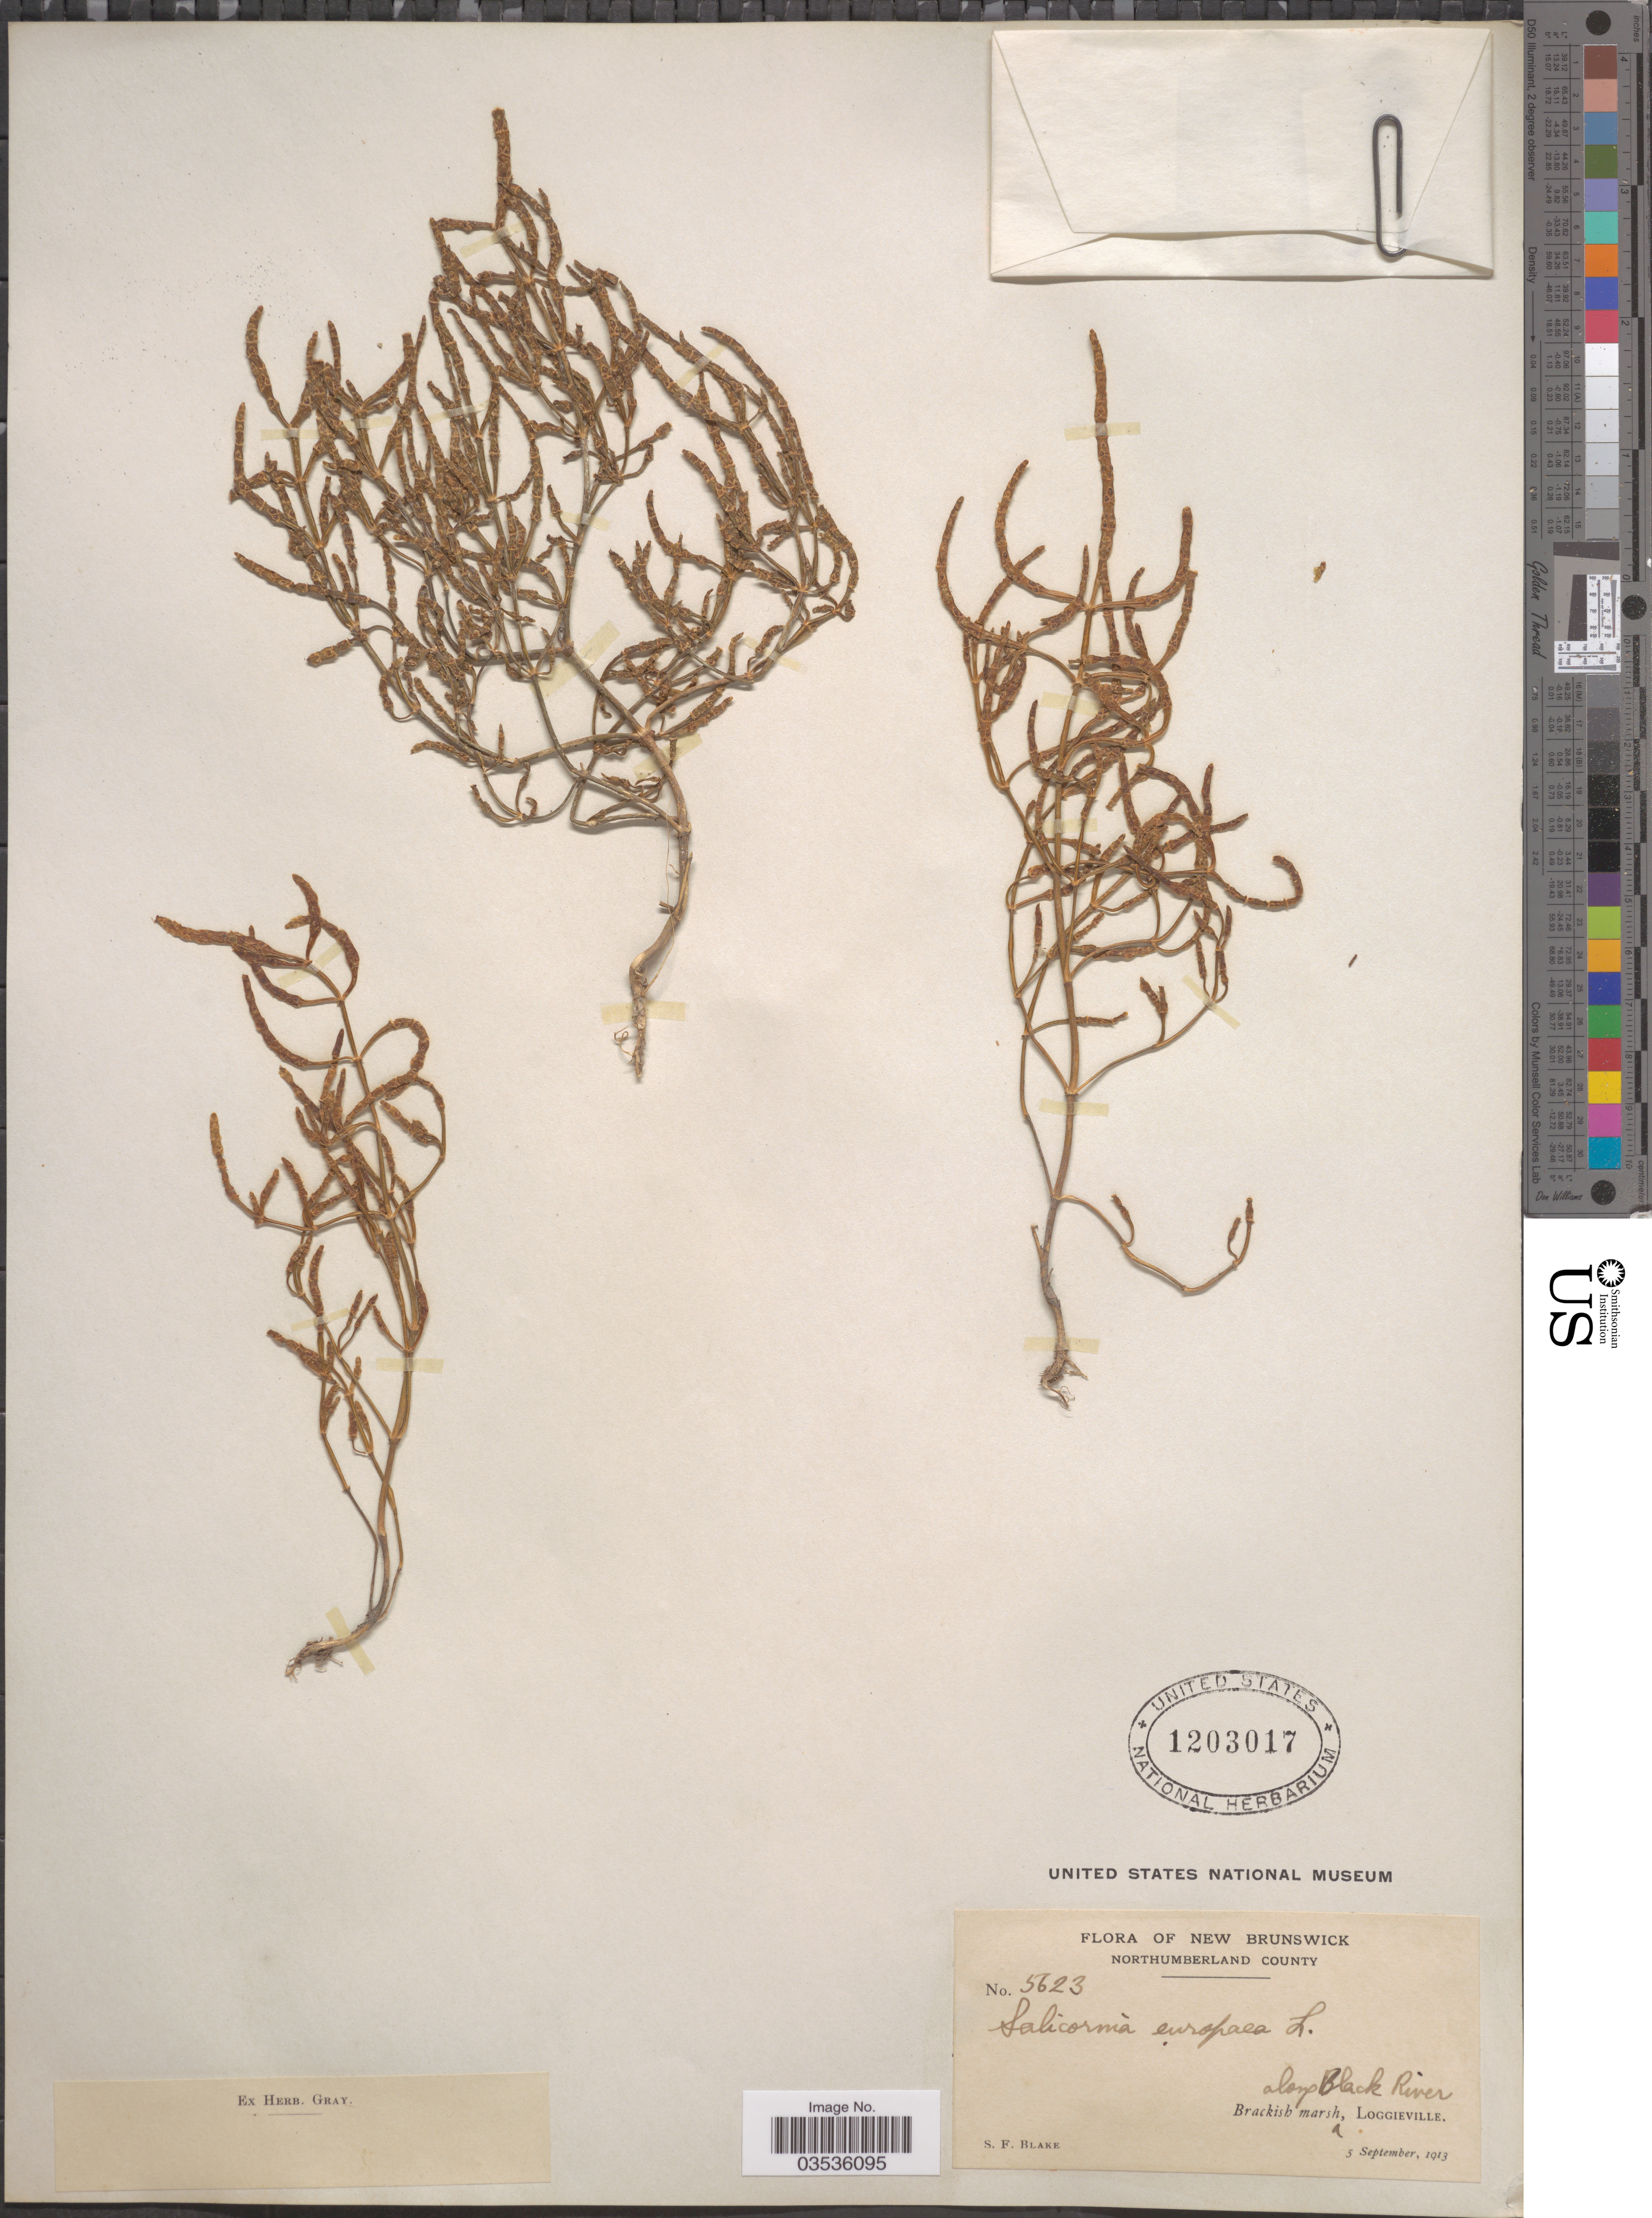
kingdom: Plantae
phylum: Tracheophyta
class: Magnoliopsida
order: Caryophyllales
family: Amaranthaceae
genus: Salicornia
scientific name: Salicornia europaea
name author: L.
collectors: S. Blake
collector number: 5623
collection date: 1913-09-05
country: Canada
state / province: New Brunswick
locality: Northumberland County. Brackish marsh, along Black River, Loggieville.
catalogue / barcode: US 1203017